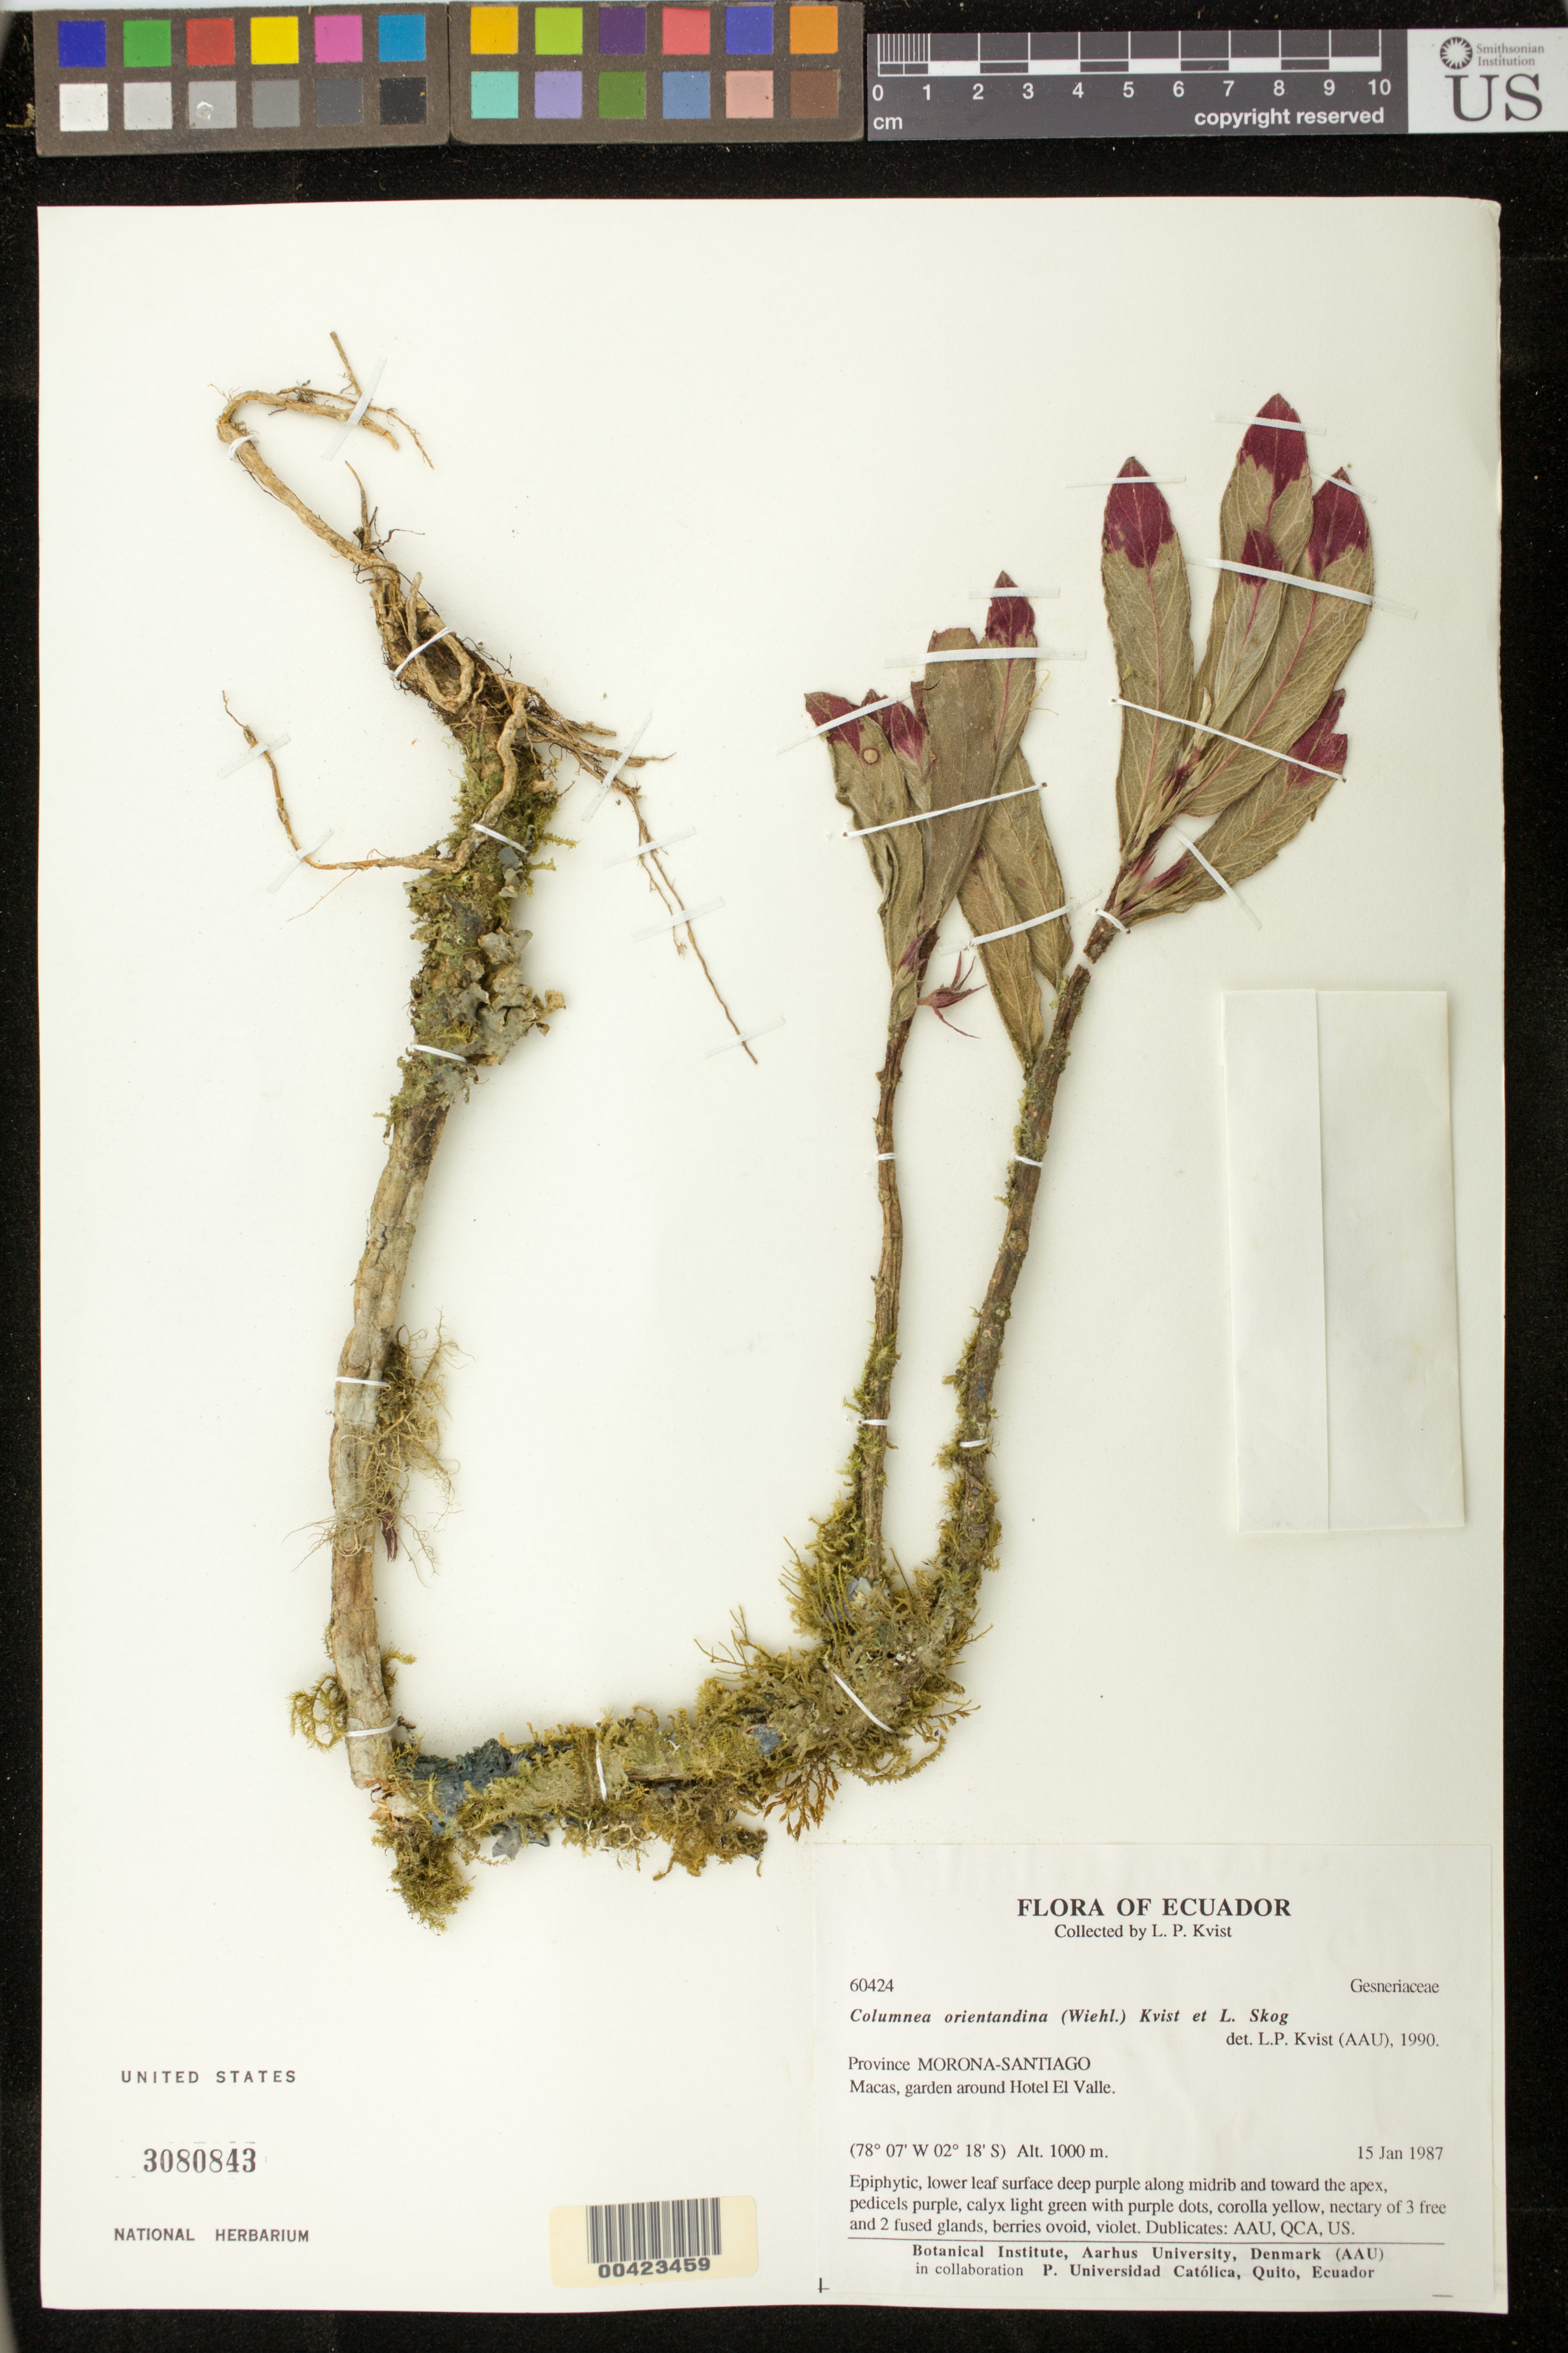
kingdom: Plantae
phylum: Tracheophyta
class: Magnoliopsida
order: Lamiales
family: Gesneriaceae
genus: Columnea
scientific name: Columnea orientandina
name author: (Wiehler) L.P. Kvist & L.E. Skog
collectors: L. P. Kvist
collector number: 60424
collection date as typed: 15 Jan 1987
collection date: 1987-01-15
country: Ecuador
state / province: Morona-Santiago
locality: Macas, hotel El Valle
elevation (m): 1000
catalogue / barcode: US 3080843